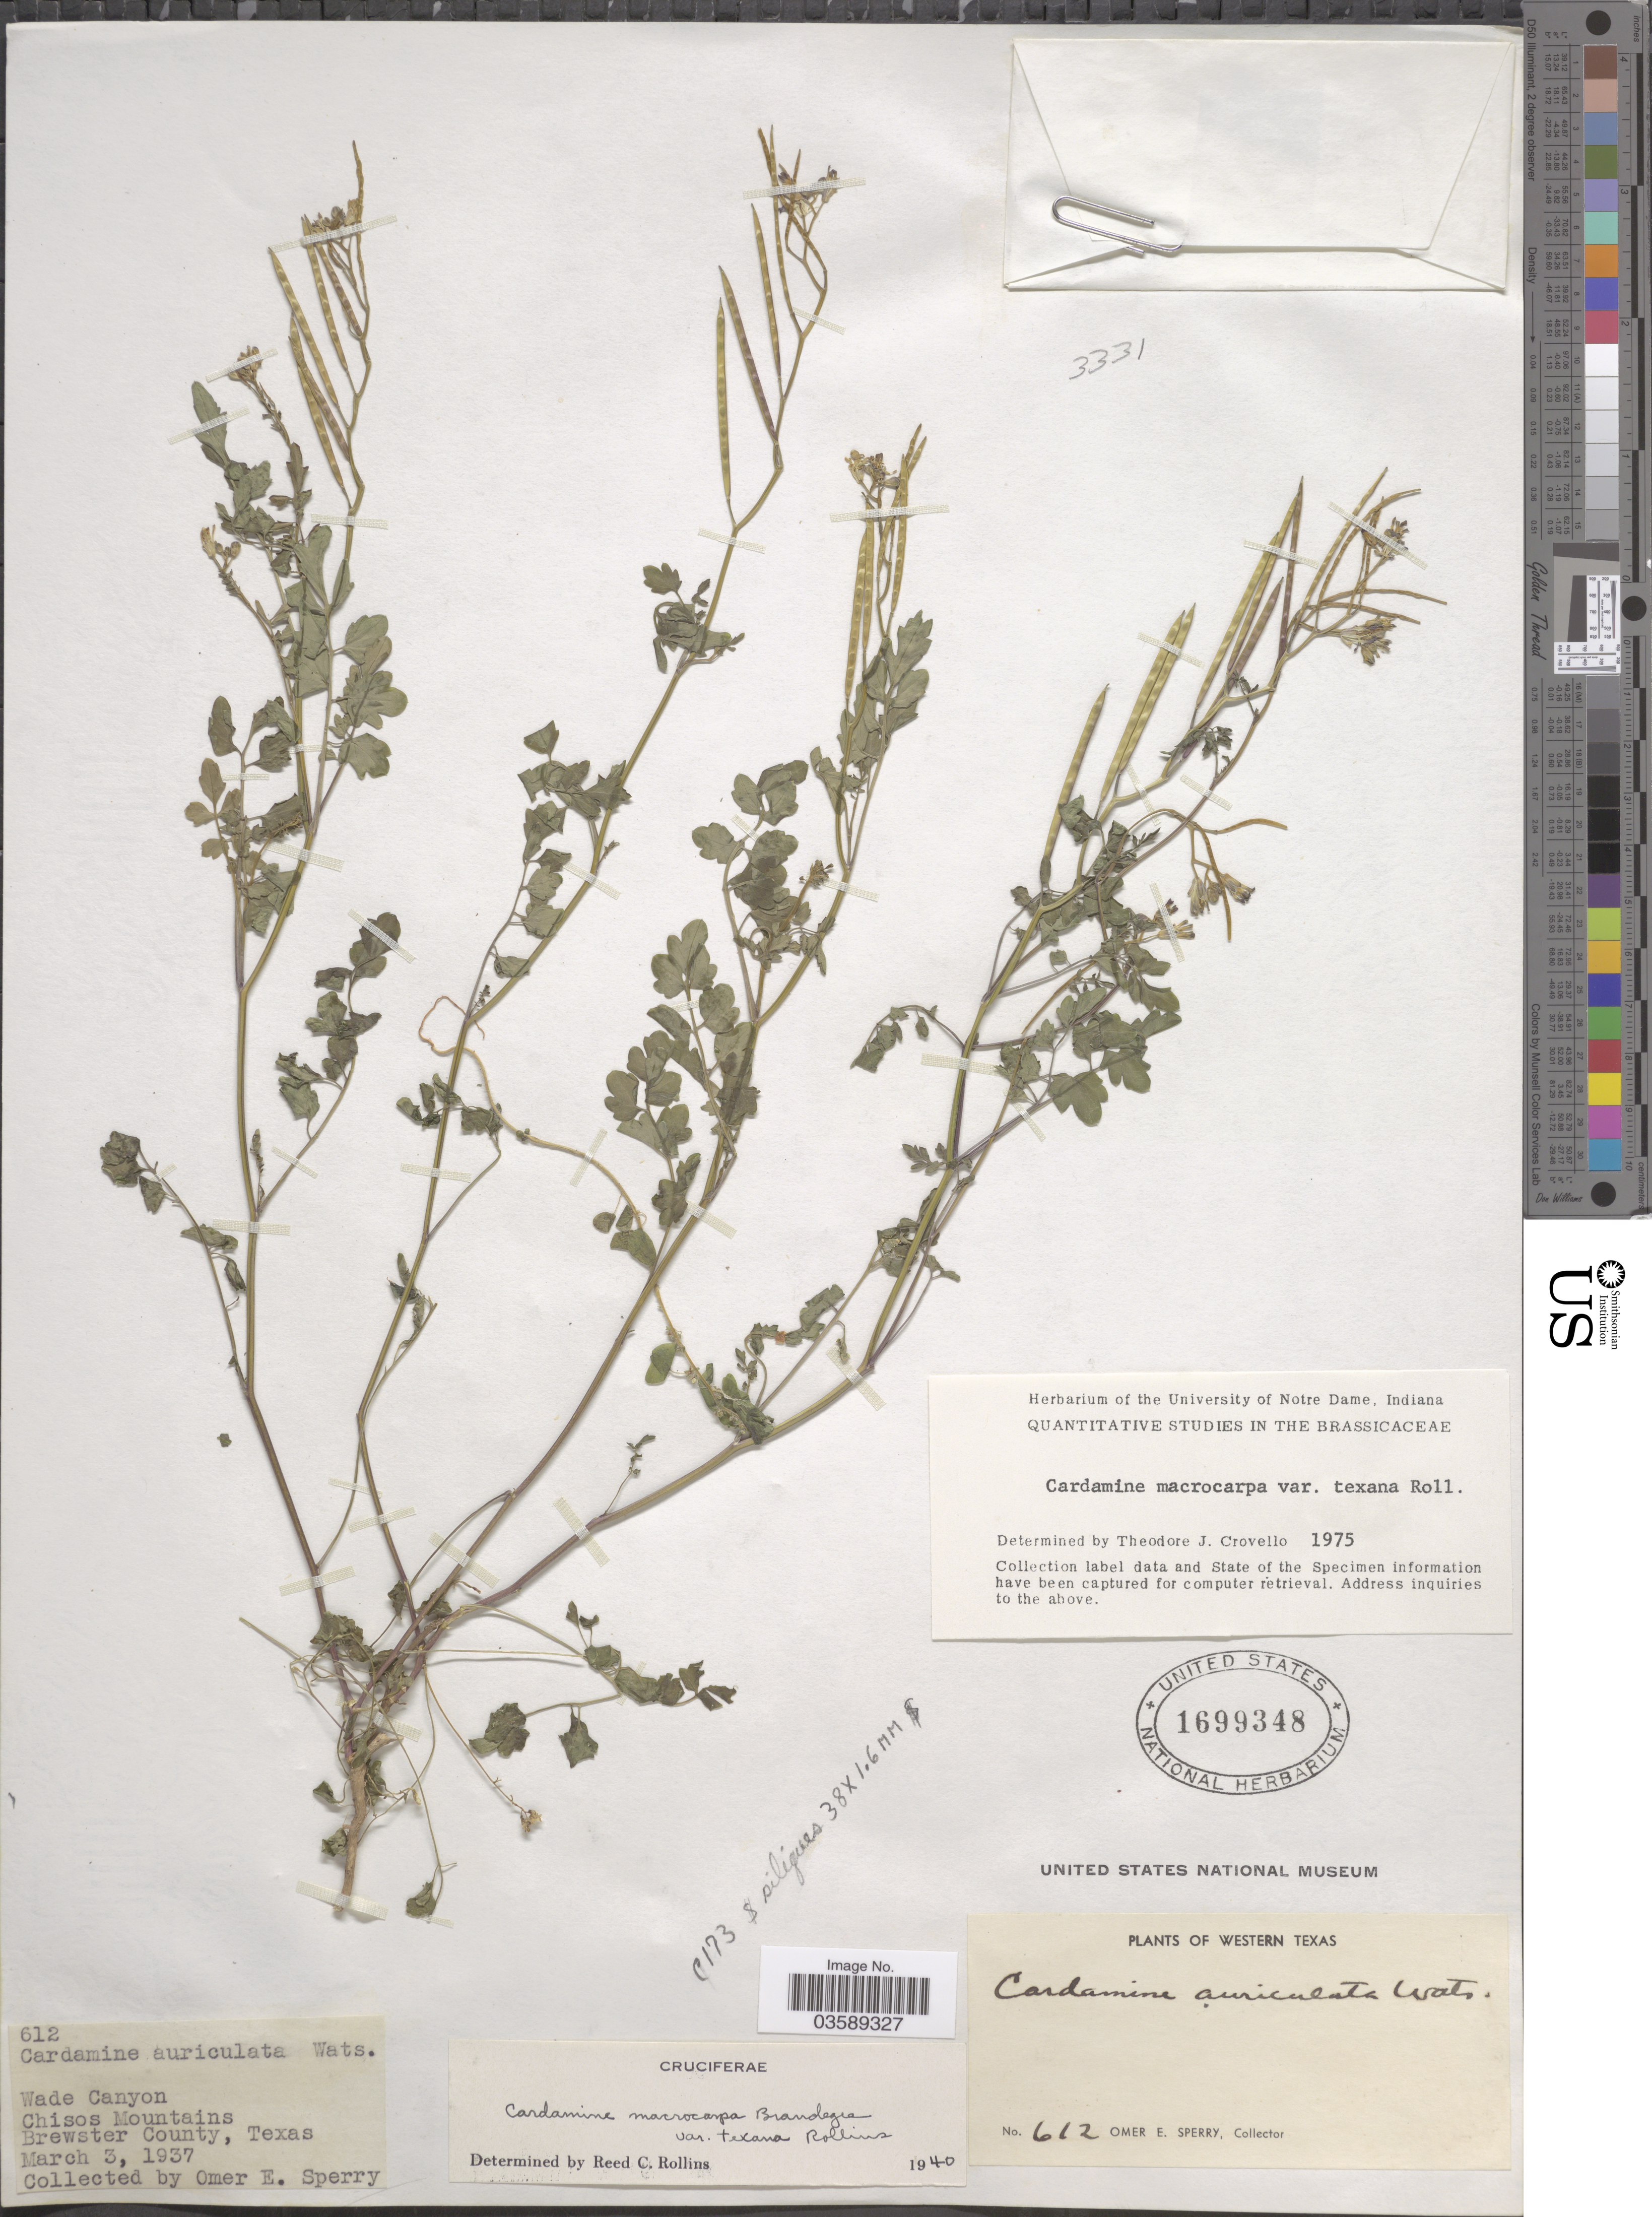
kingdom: Plantae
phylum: Tracheophyta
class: Magnoliopsida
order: Brassicales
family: Brassicaceae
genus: Cardamine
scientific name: Cardamine macrocarpa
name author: Brandegee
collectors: O. E. Sperry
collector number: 612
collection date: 1937-03-03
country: United States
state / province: Texas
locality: Wade Canyon. Chisos Mountains. Brewster County. Western Texas.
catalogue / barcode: US 1699348